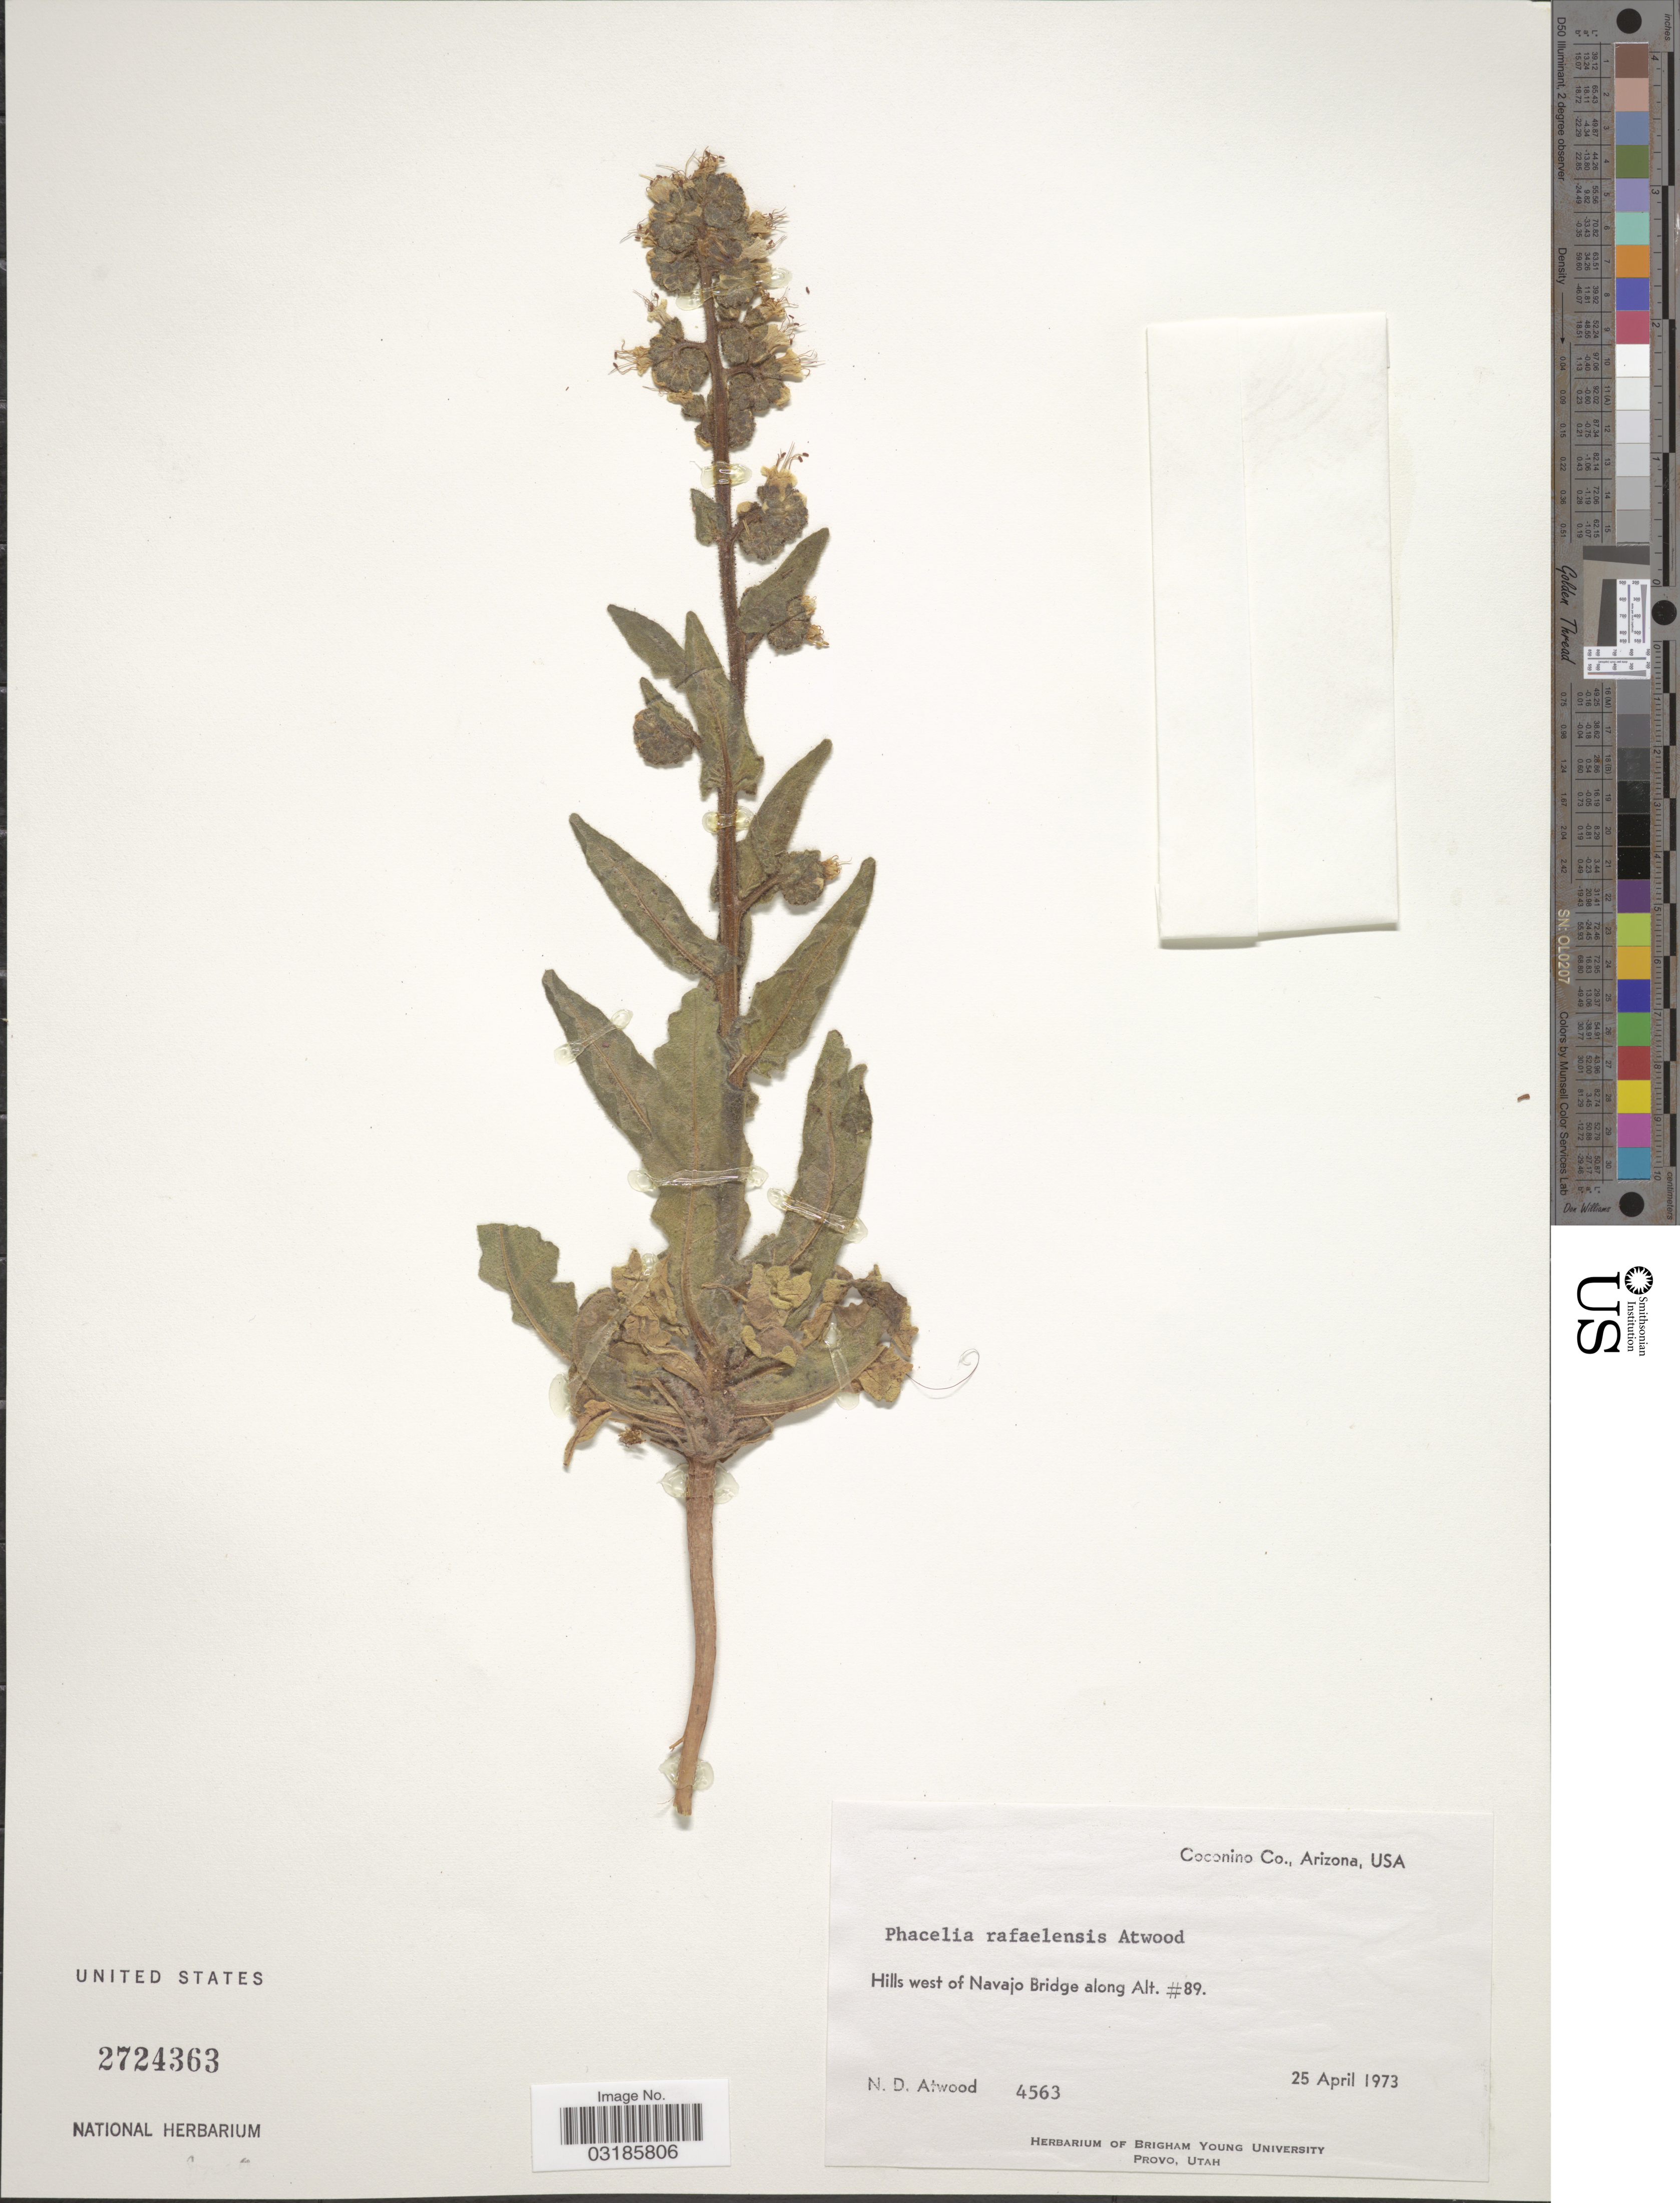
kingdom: Plantae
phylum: Tracheophyta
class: Magnoliopsida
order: Boraginales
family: Hydrophyllaceae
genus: Phacelia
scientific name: Phacelia rafaelensis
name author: Atwood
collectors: N. Atwood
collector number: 4563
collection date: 1973-04-25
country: United States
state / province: Arizona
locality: Coconino Co. Hills West of Navajo Bridge Alt. #89. [unsure placement]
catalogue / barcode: US 2724363